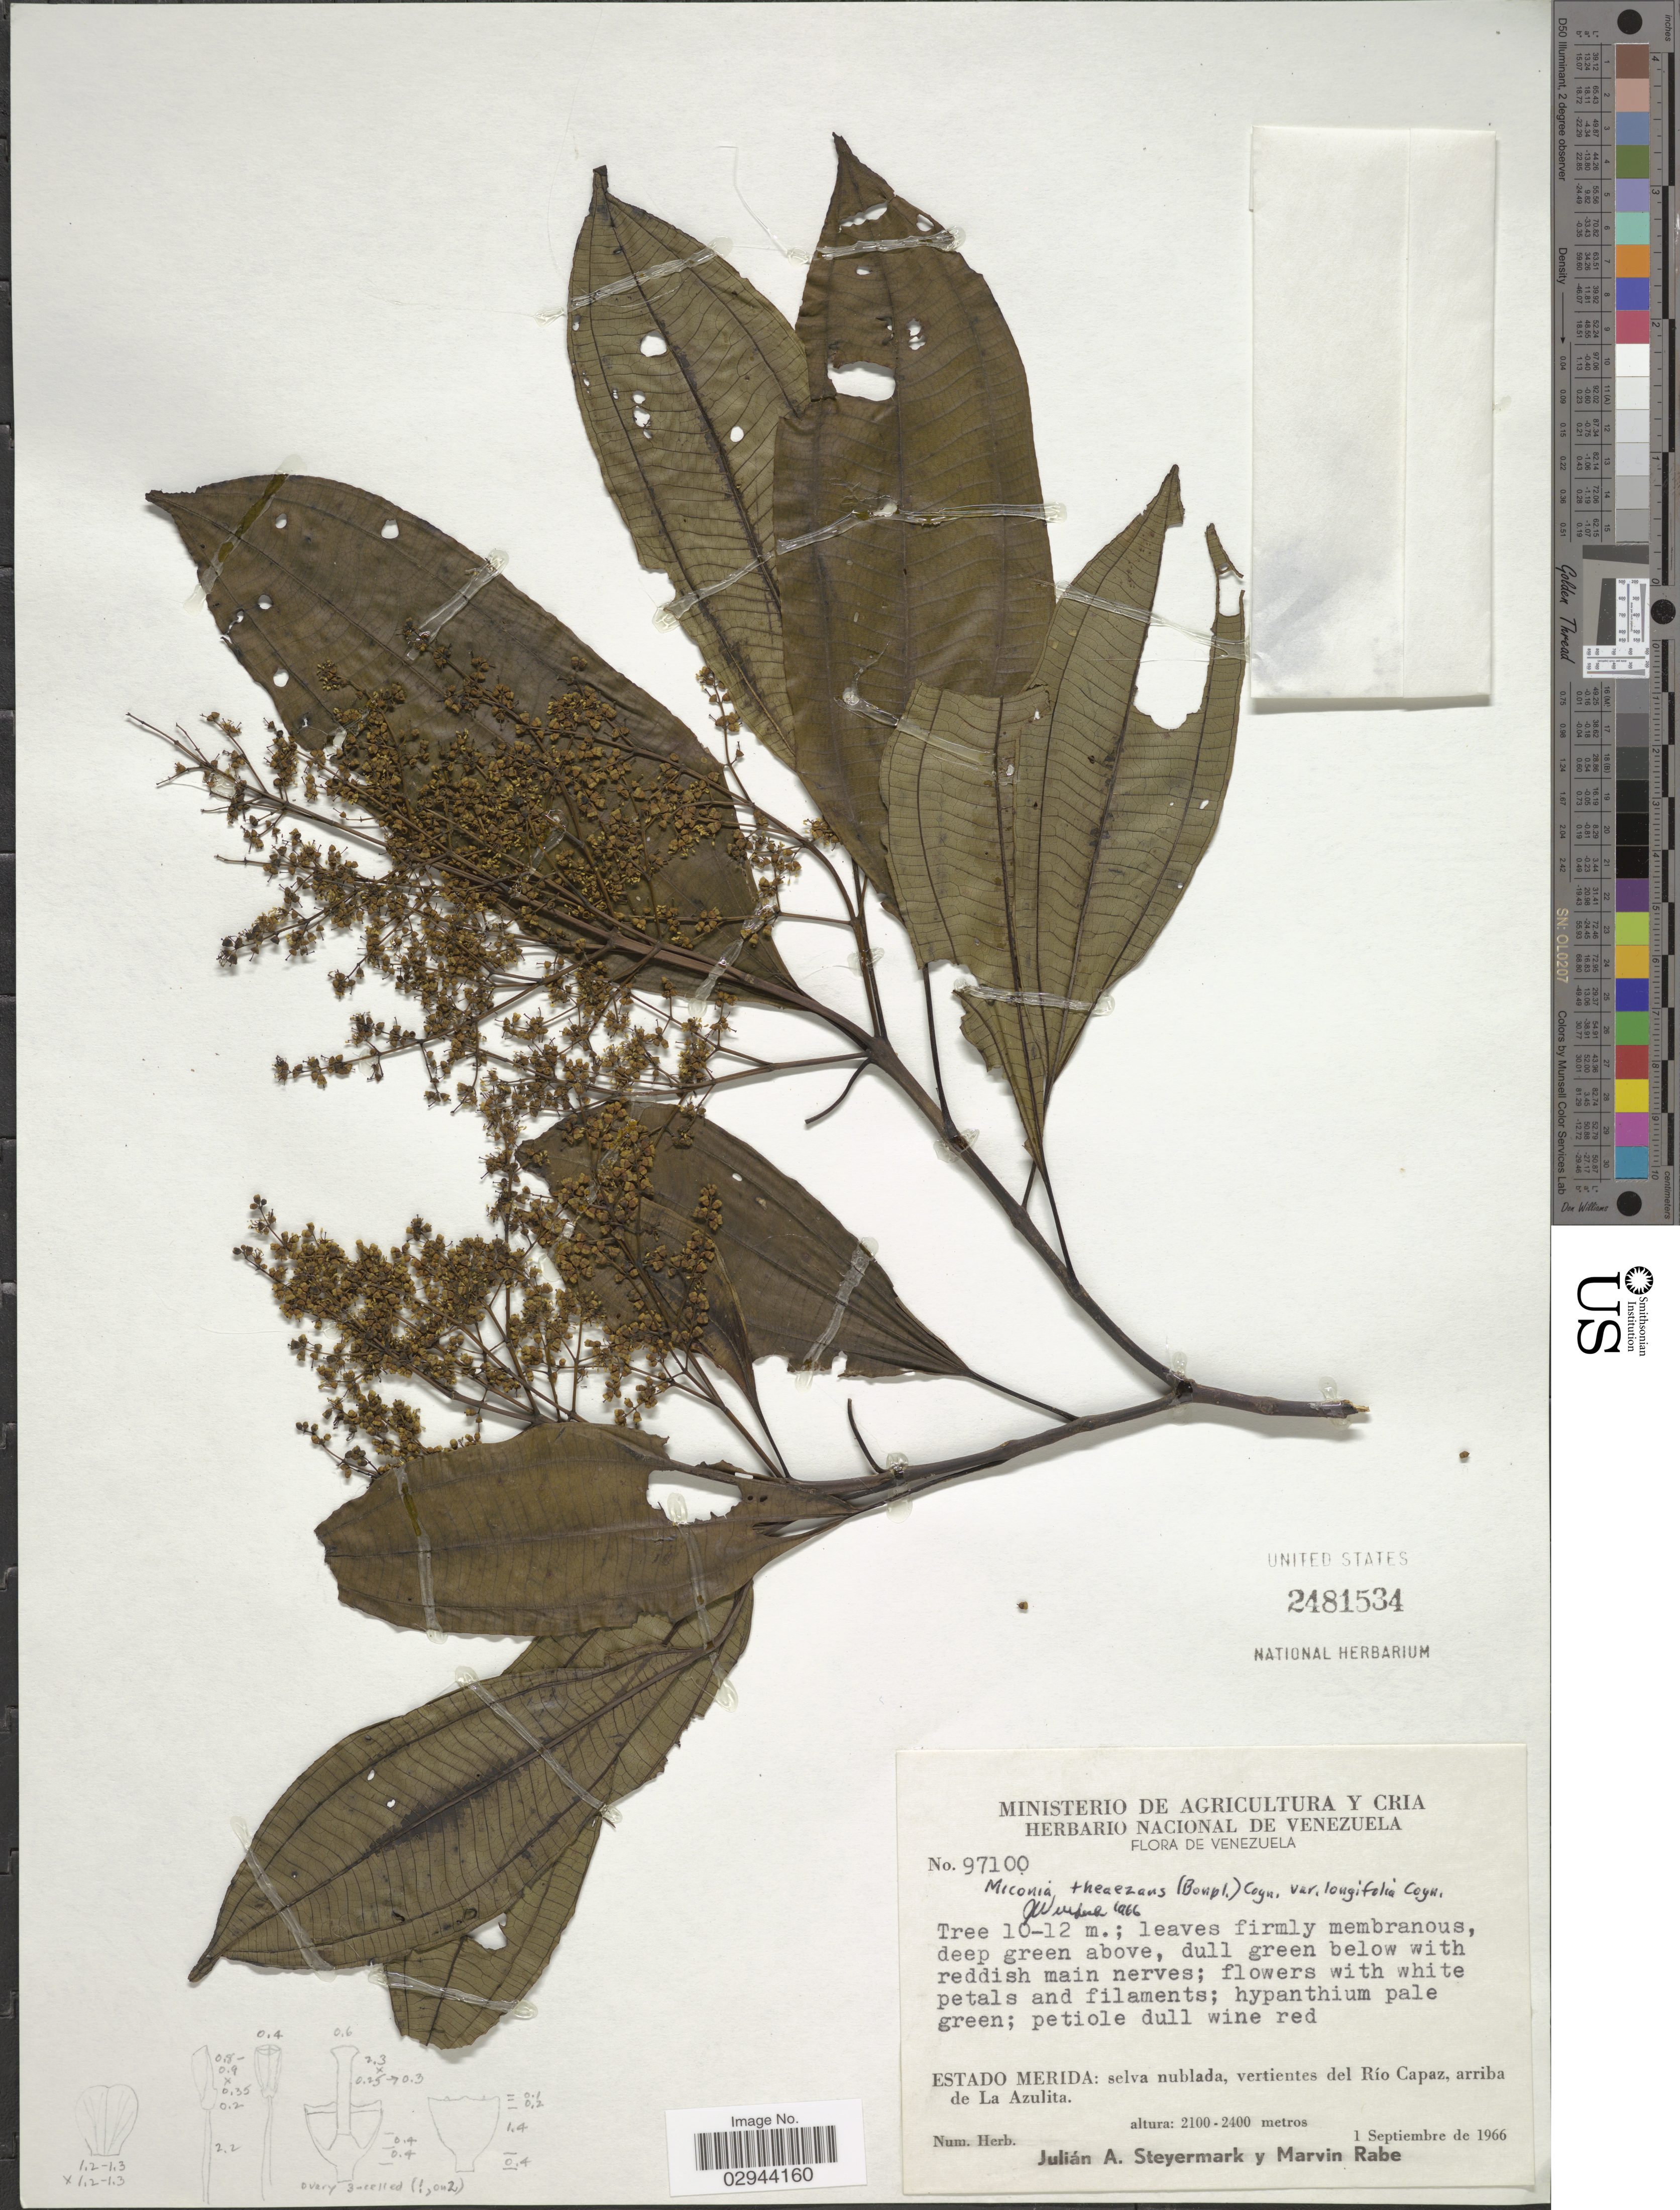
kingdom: Plantae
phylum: Tracheophyta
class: Magnoliopsida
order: Myrtales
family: Melastomataceae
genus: Miconia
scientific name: Miconia theizans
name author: (Bonpl.) Cogn.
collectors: J. Steyermark & M. Rabe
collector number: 97100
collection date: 1966-09-01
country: Venezuela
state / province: Mérida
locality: Selva nublada, vertientes del Río Capaz, arriba de La Azulita.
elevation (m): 2100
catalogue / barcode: US 2481534